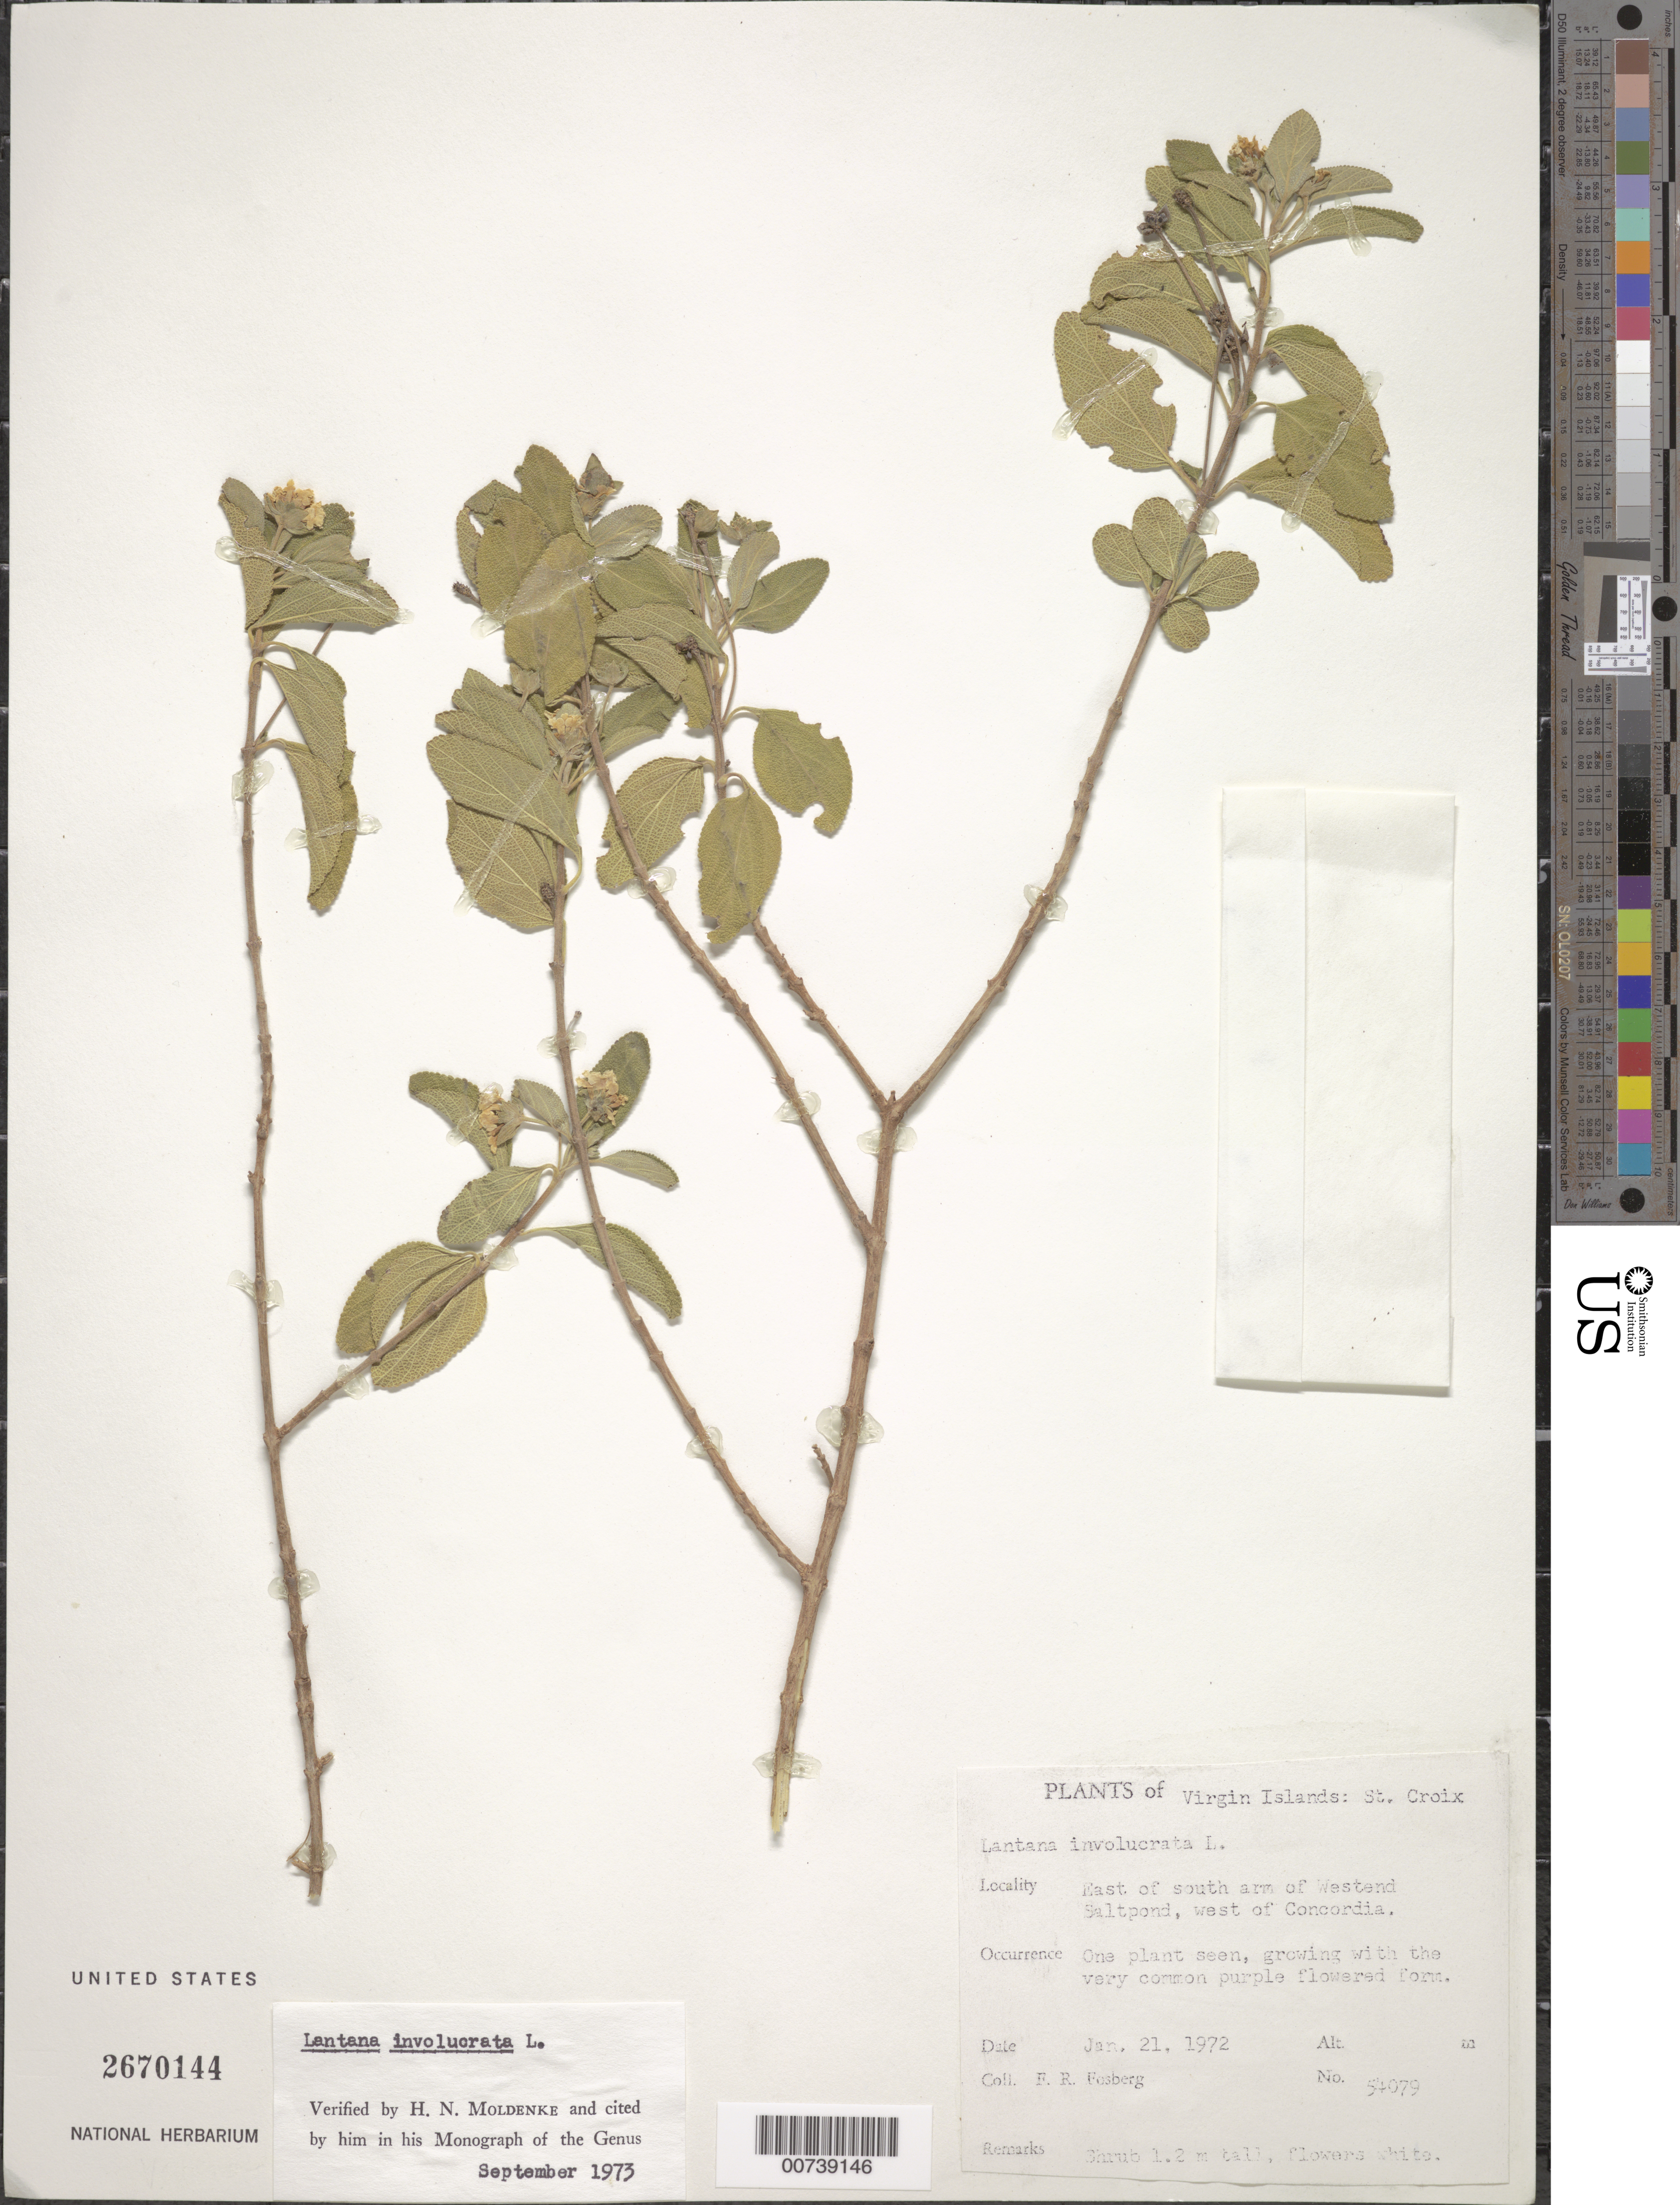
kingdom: Plantae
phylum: Tracheophyta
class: Magnoliopsida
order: Lamiales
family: Verbenaceae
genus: Lantana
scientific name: Lantana involucrata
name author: L.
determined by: Moldenke, H. N.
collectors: F. R. Fosberg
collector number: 54079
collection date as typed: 21 Jan 1972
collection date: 1972-01-21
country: U.S. Virgin Islands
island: St. Croix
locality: East of south arm of Westend Saltpond, W of Concordia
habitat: Growing with the very common purple flowered form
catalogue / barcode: US 2670144